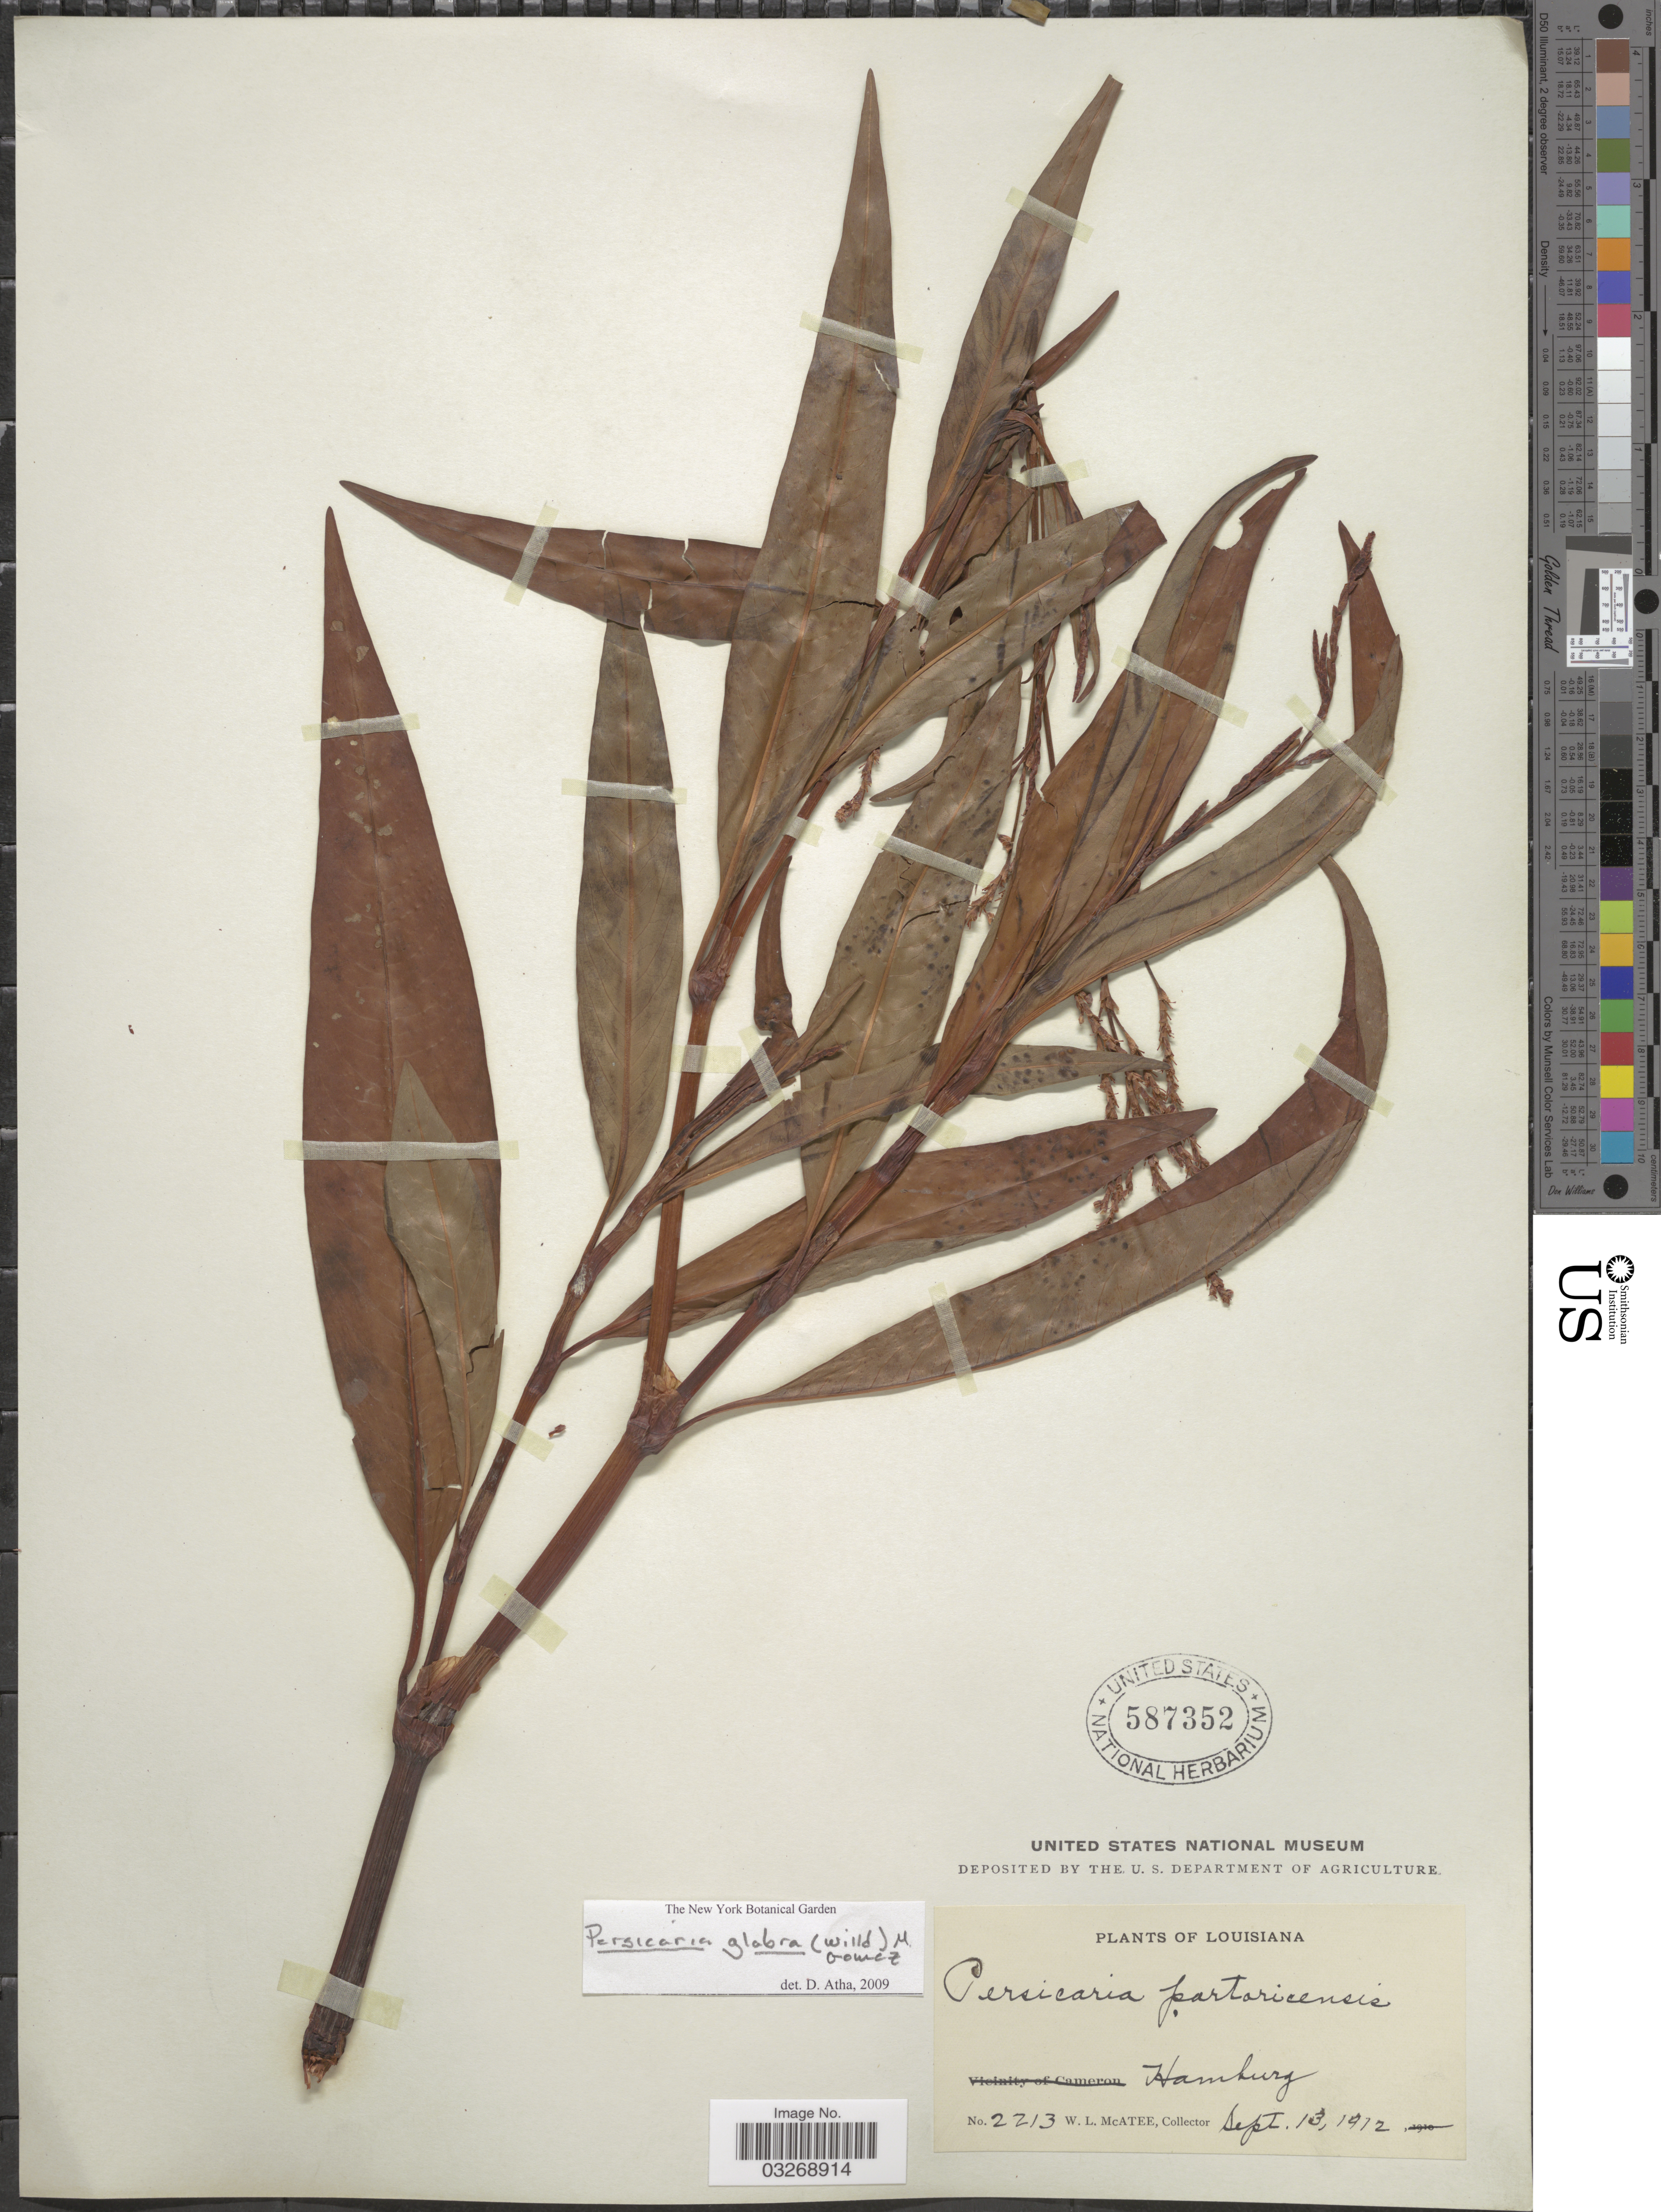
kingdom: Plantae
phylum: Tracheophyta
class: Magnoliopsida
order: Caryophyllales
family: Polygonaceae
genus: Persicaria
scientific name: Persicaria glabra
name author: (Willd.) M. Gómez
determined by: Atha, D. E.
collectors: W. McAtee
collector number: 2213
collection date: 1912-09-13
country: United States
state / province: Louisiana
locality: Hamburg.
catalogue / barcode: US 587352